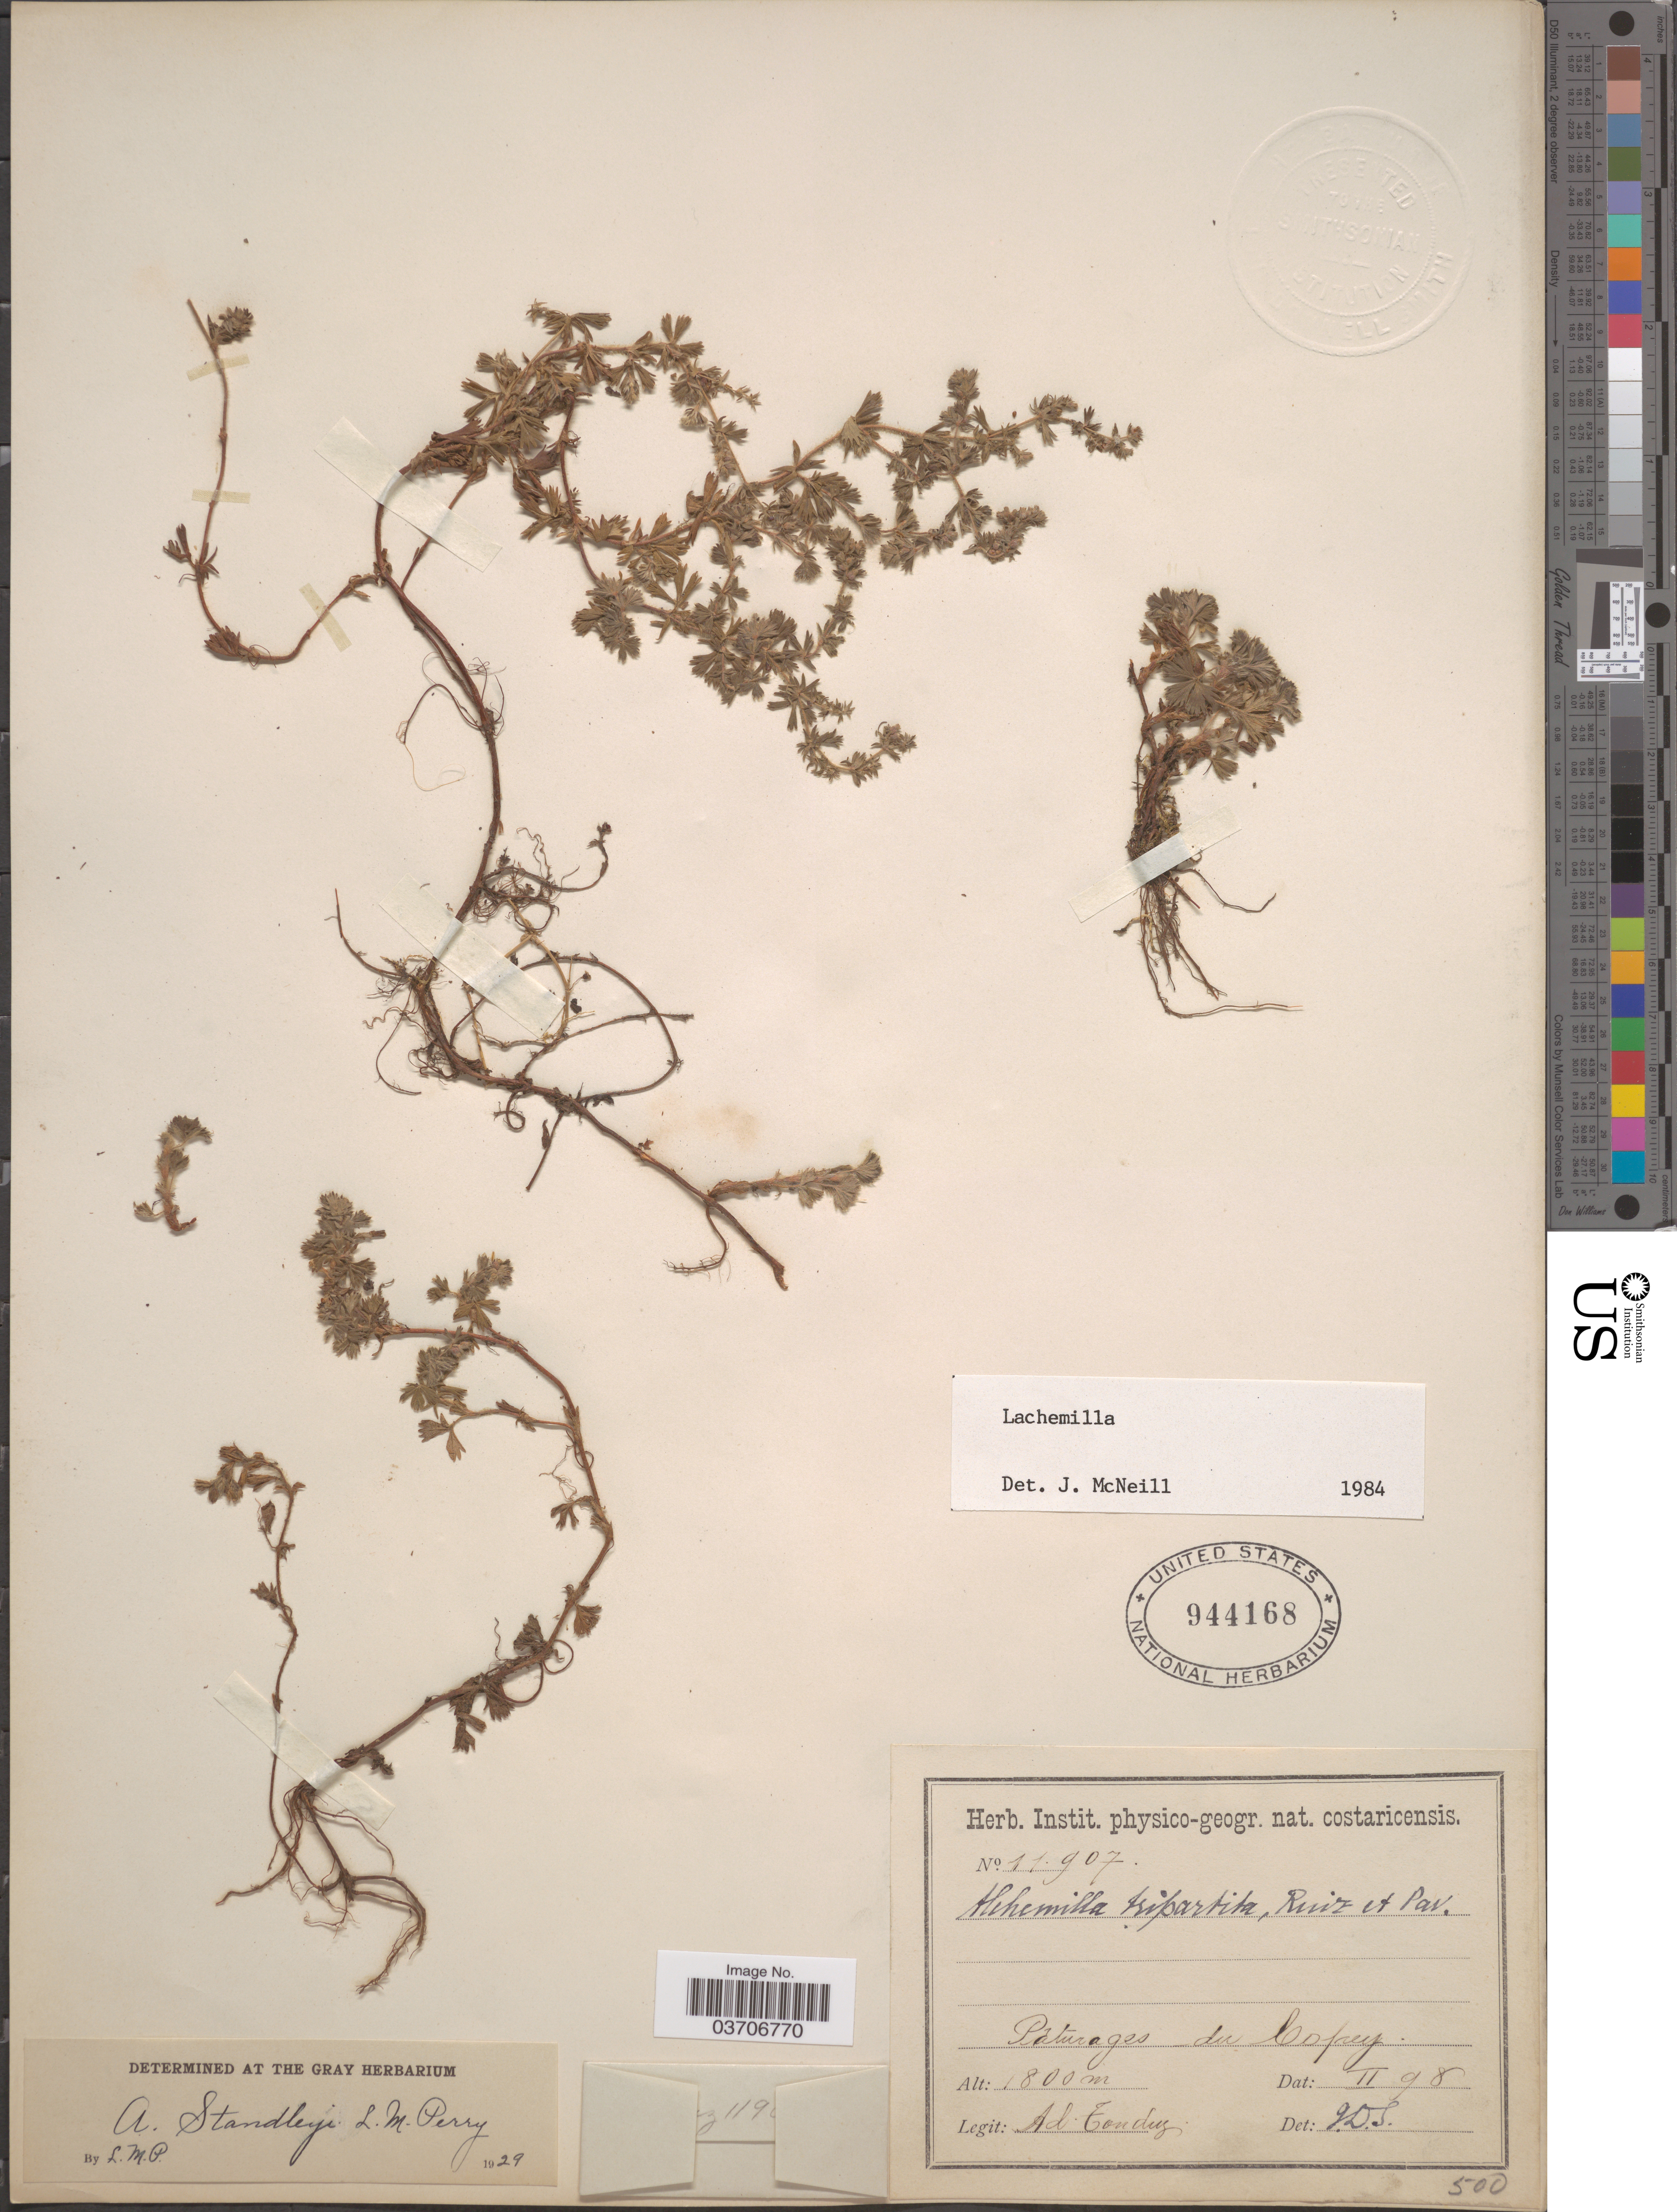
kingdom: Plantae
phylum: Tracheophyta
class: Magnoliopsida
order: Rosales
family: Rosaceae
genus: Lachemilla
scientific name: Lachemilla sp.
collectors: A. Tonduz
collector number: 11907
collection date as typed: Transcribed d/m/y: /2/98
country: Costa Rica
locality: Pâturages du Copey.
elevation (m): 1800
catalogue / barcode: US 944168